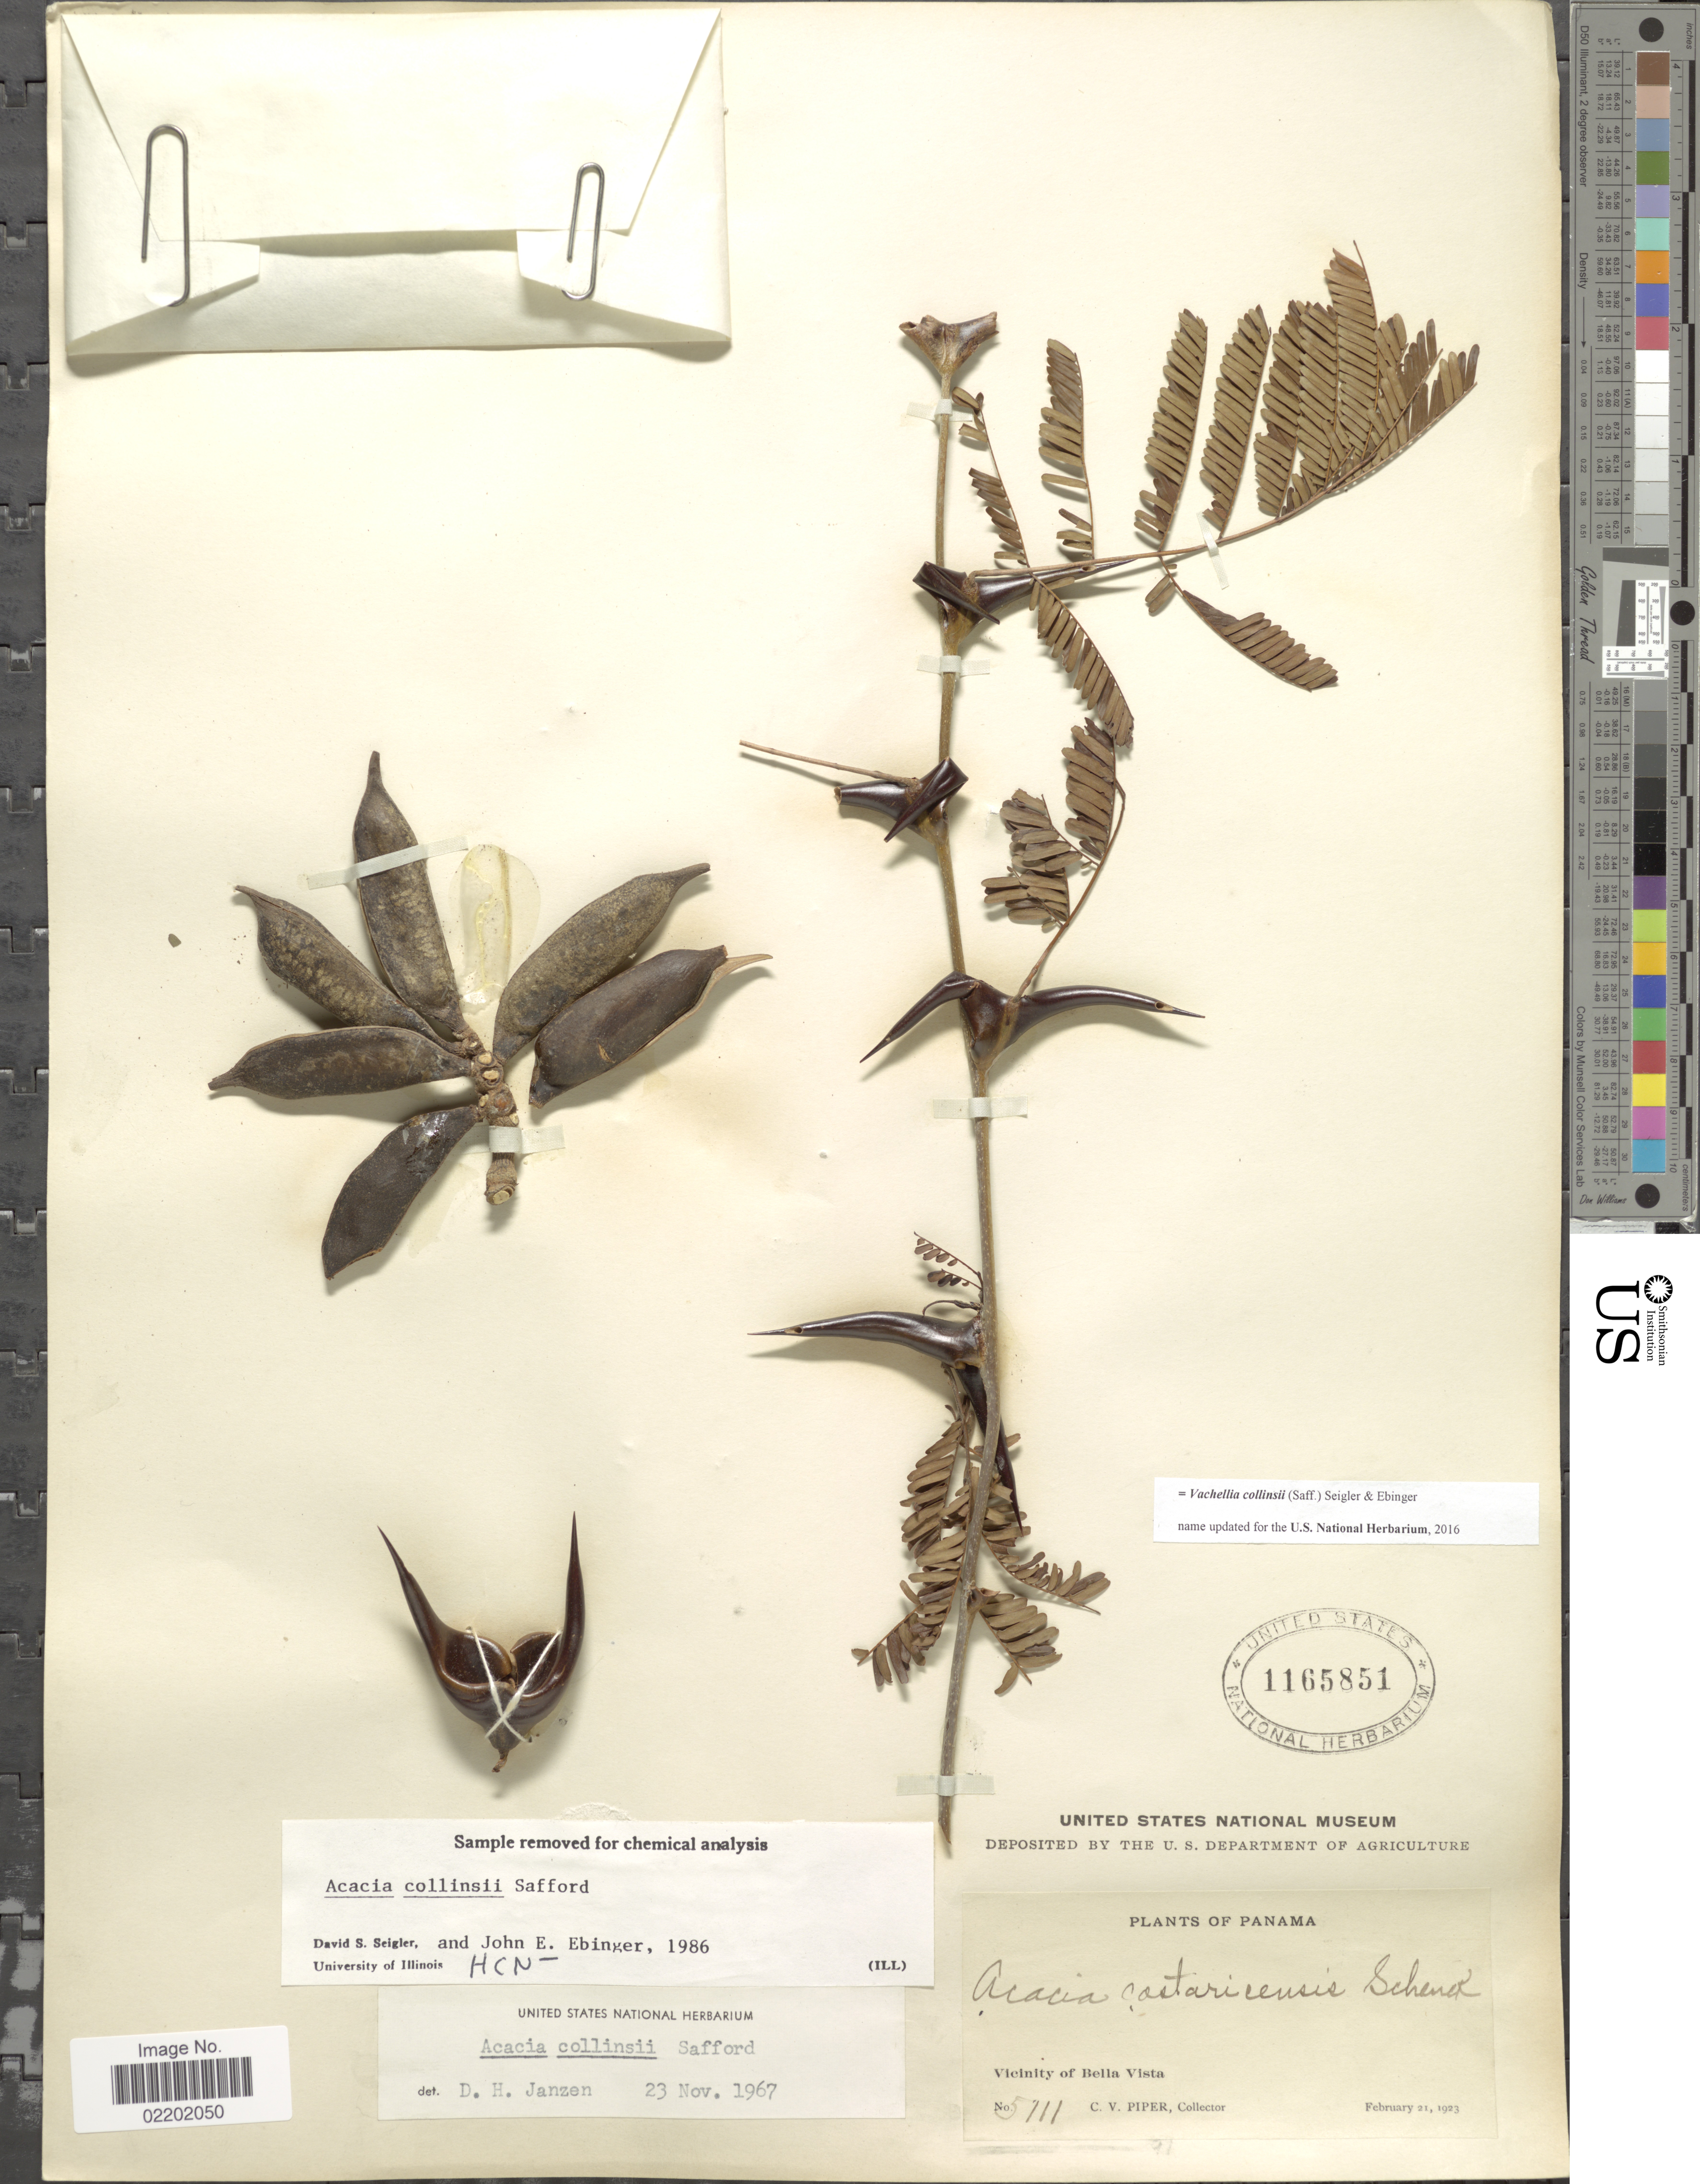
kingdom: Plantae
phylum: Tracheophyta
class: Magnoliopsida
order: Fabales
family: Fabaceae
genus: Vachellia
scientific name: Vachellia collinsii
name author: (Saff.) Seigler & Ebinger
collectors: C. V. Piper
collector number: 5111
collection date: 1923-02-21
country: Panama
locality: Vicinity of Bella Vista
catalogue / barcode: US 1165851